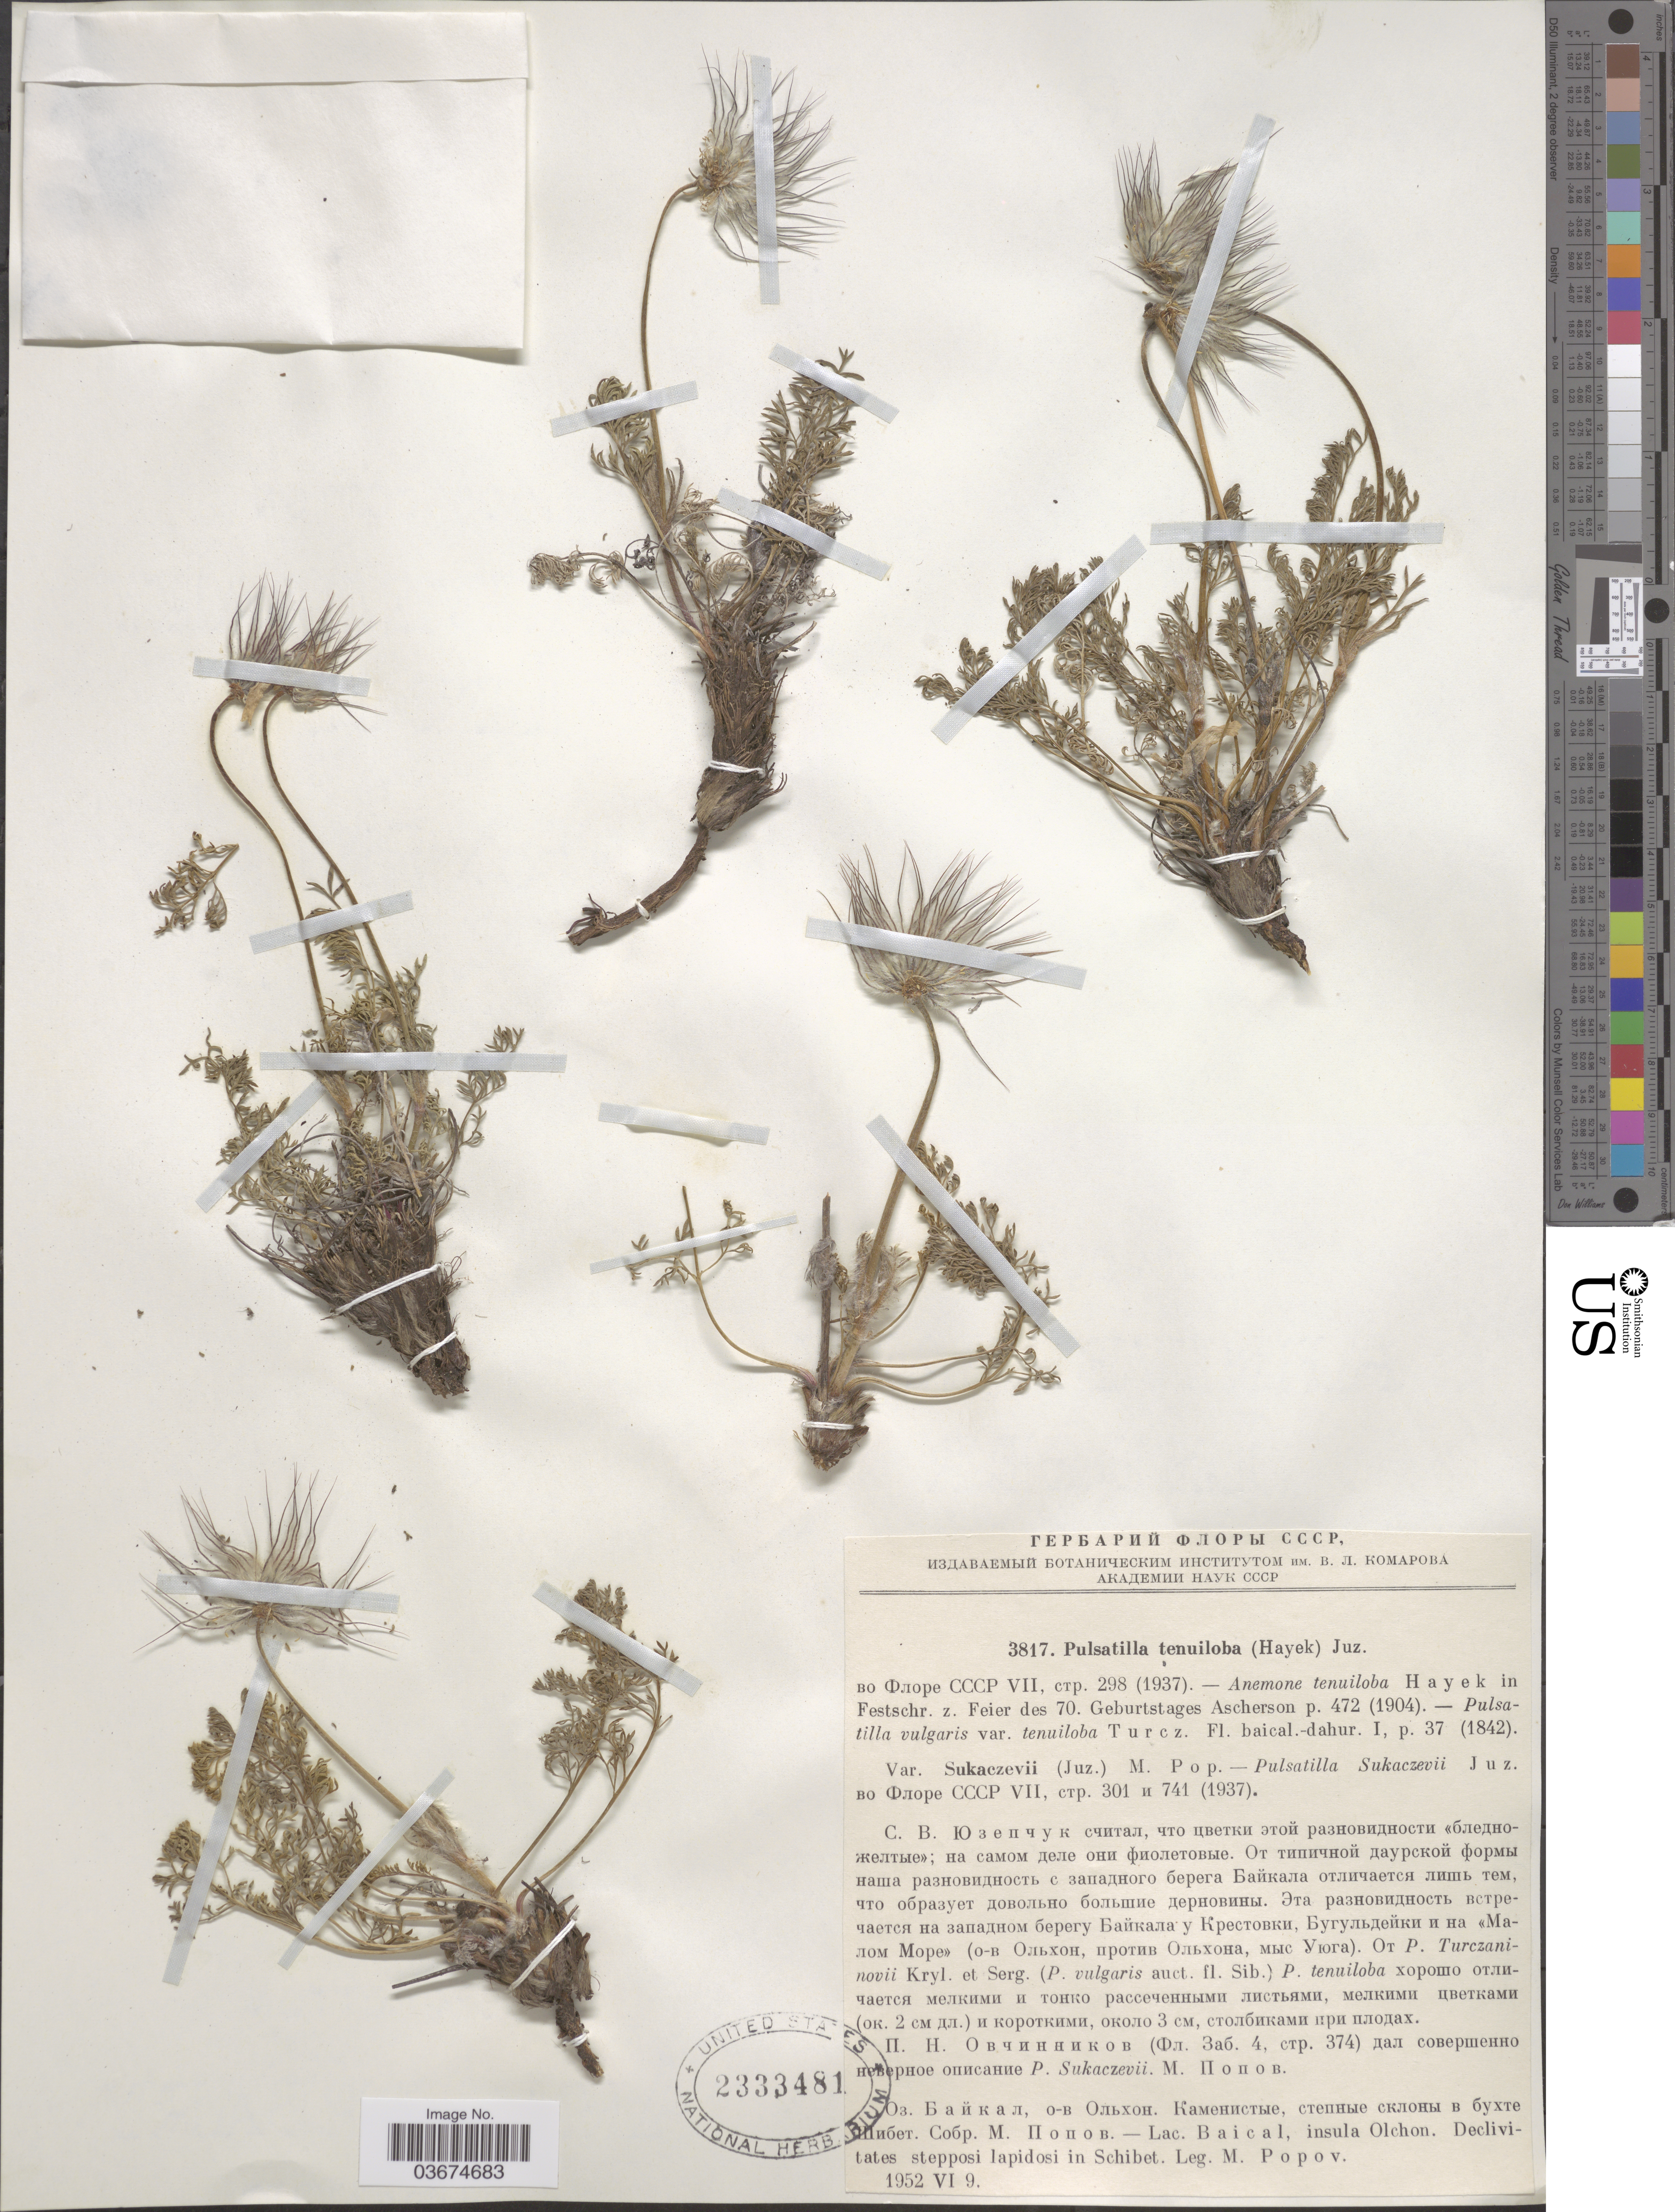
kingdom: Plantae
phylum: Tracheophyta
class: Magnoliopsida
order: Ranunculales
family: Ranunculaceae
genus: Pulsatilla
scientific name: Pulsatilla tenuiloba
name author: (Hayek) Juz.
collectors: M. Popov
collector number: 3817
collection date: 1952-06-09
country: Russian Federation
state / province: Irkutsk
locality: Lac. Baical, insula Olchon. Declivitates stepposi lapidosi in Schibet.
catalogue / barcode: US 2333481